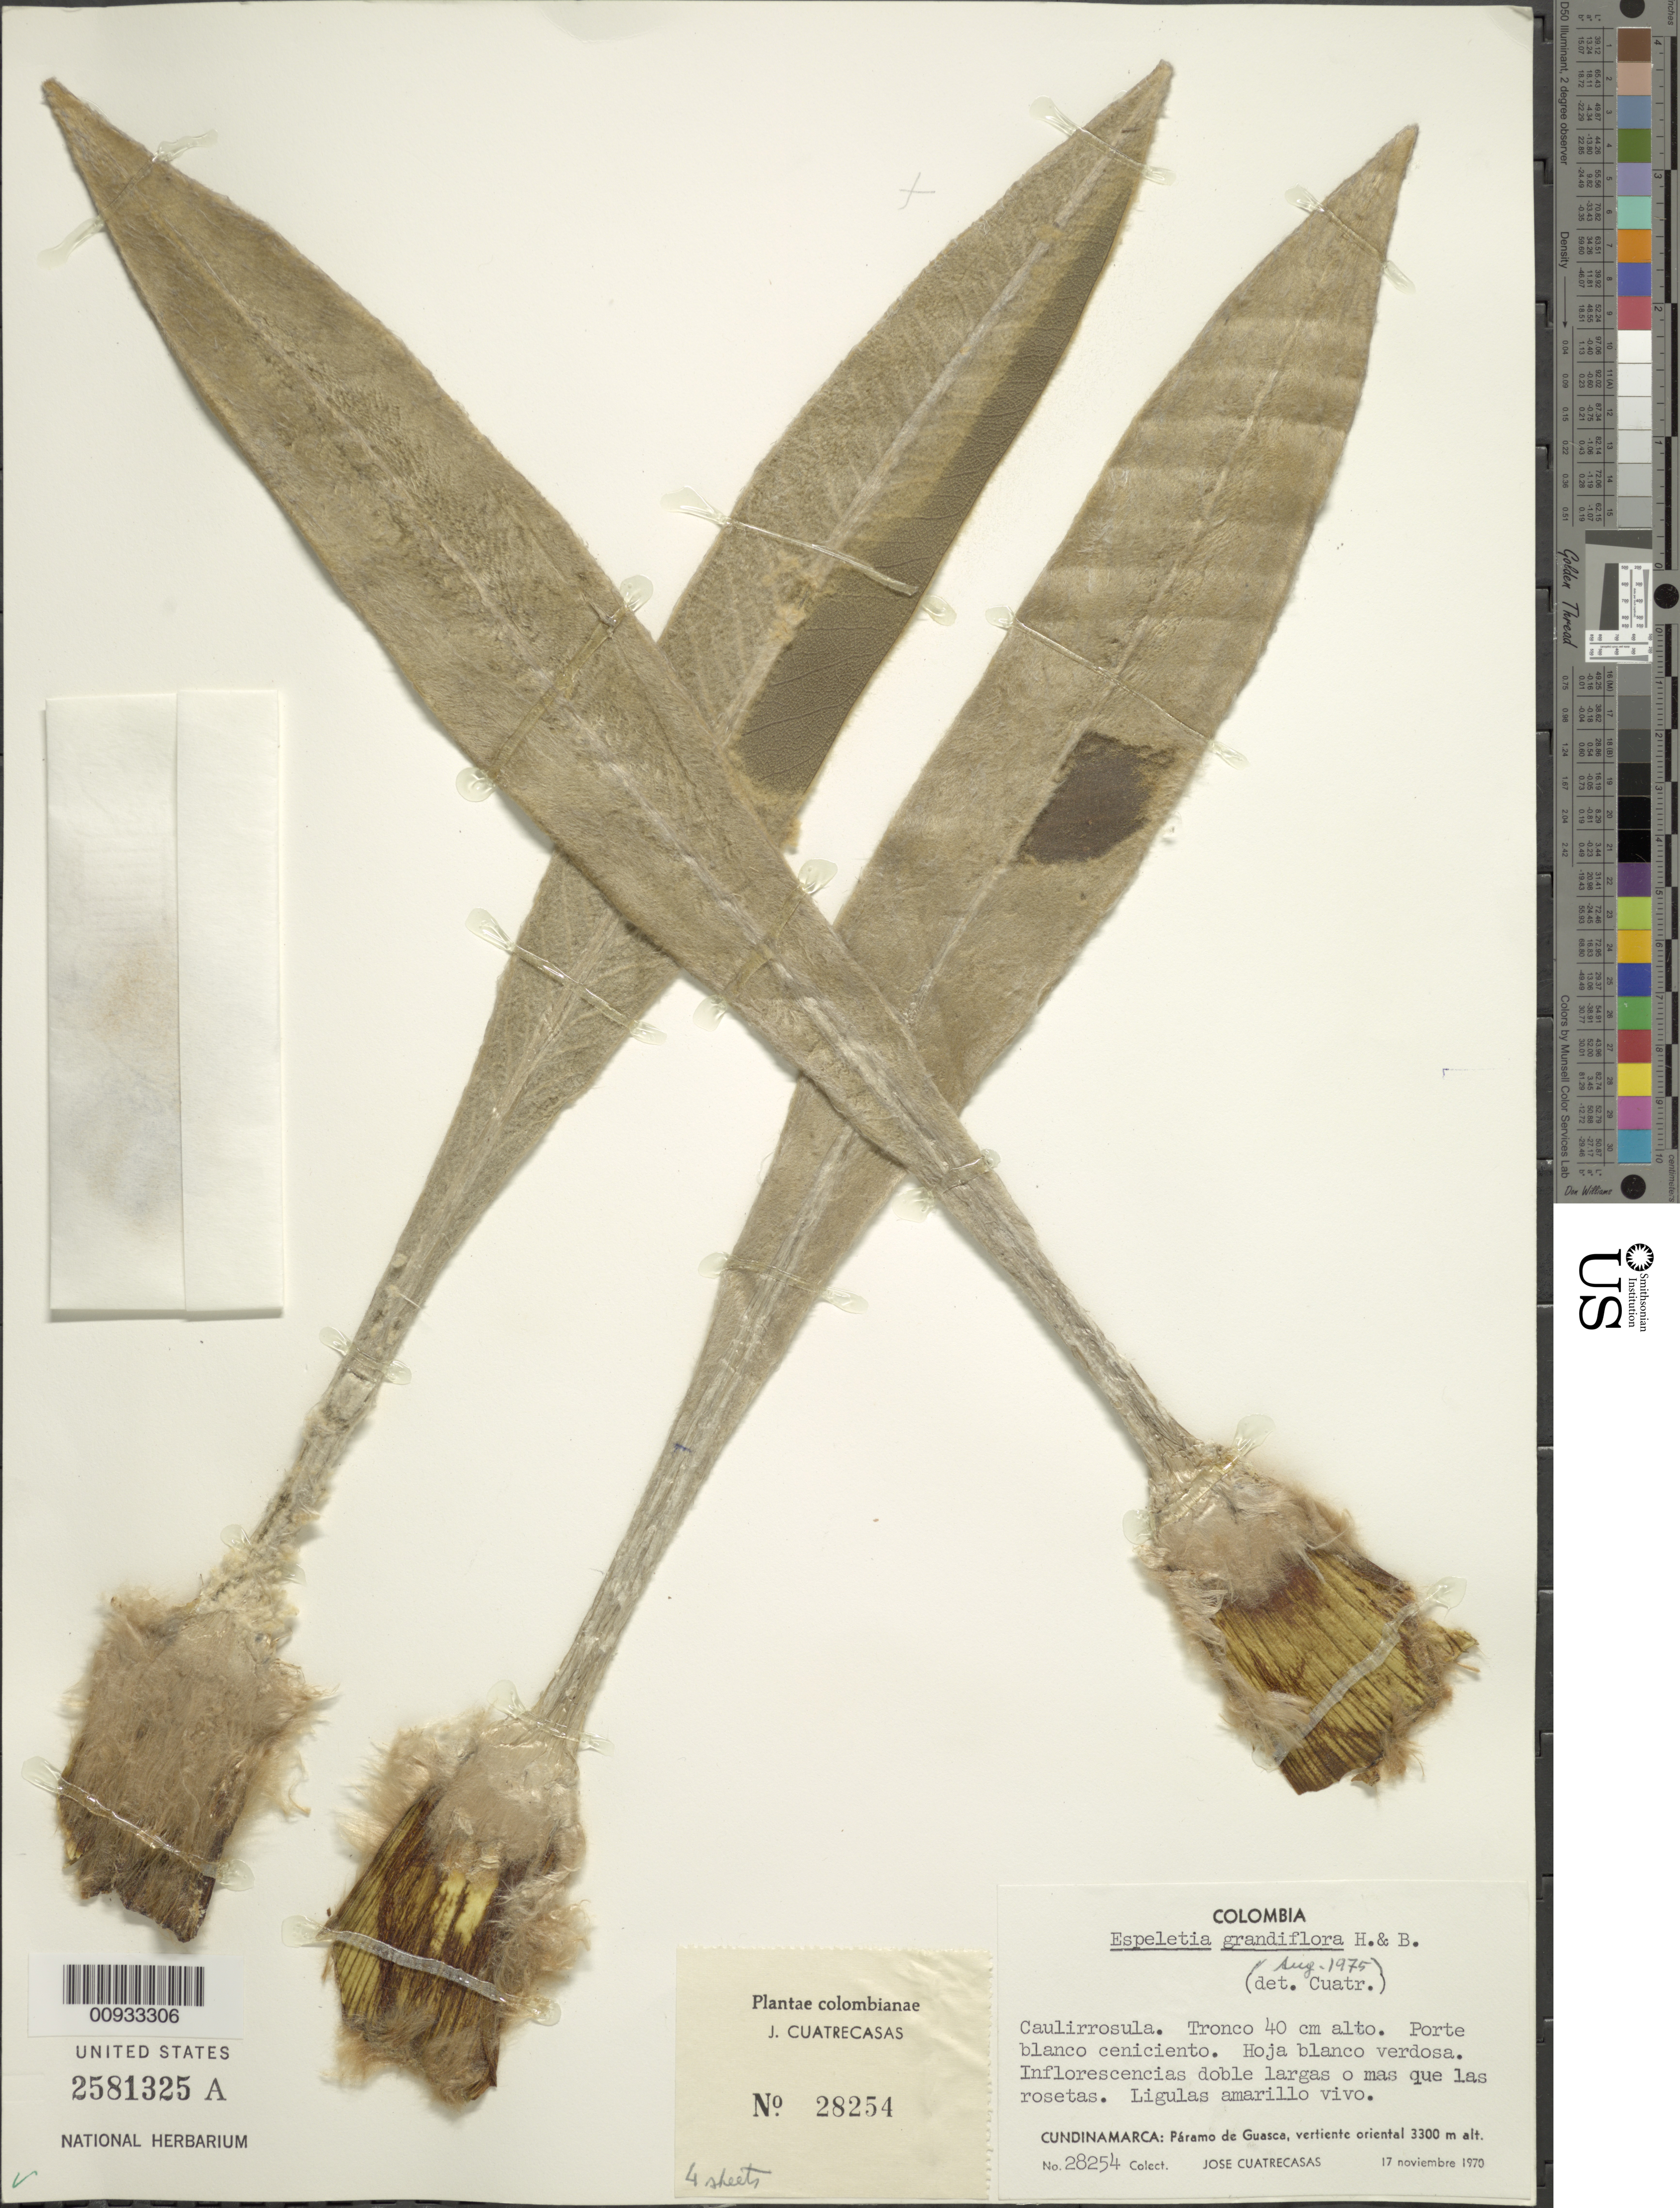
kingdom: Plantae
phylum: Tracheophyta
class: Magnoliopsida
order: Asterales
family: Asteraceae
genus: Espeletia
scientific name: Espeletia grandiflora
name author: Humb. & Bonpl.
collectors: J. Cuatrecasas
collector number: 28254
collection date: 1970-11-17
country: Colombia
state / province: Cundinamarca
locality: Paramo de Guasca, vertiente oriental.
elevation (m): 3300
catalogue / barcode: US 2581325A